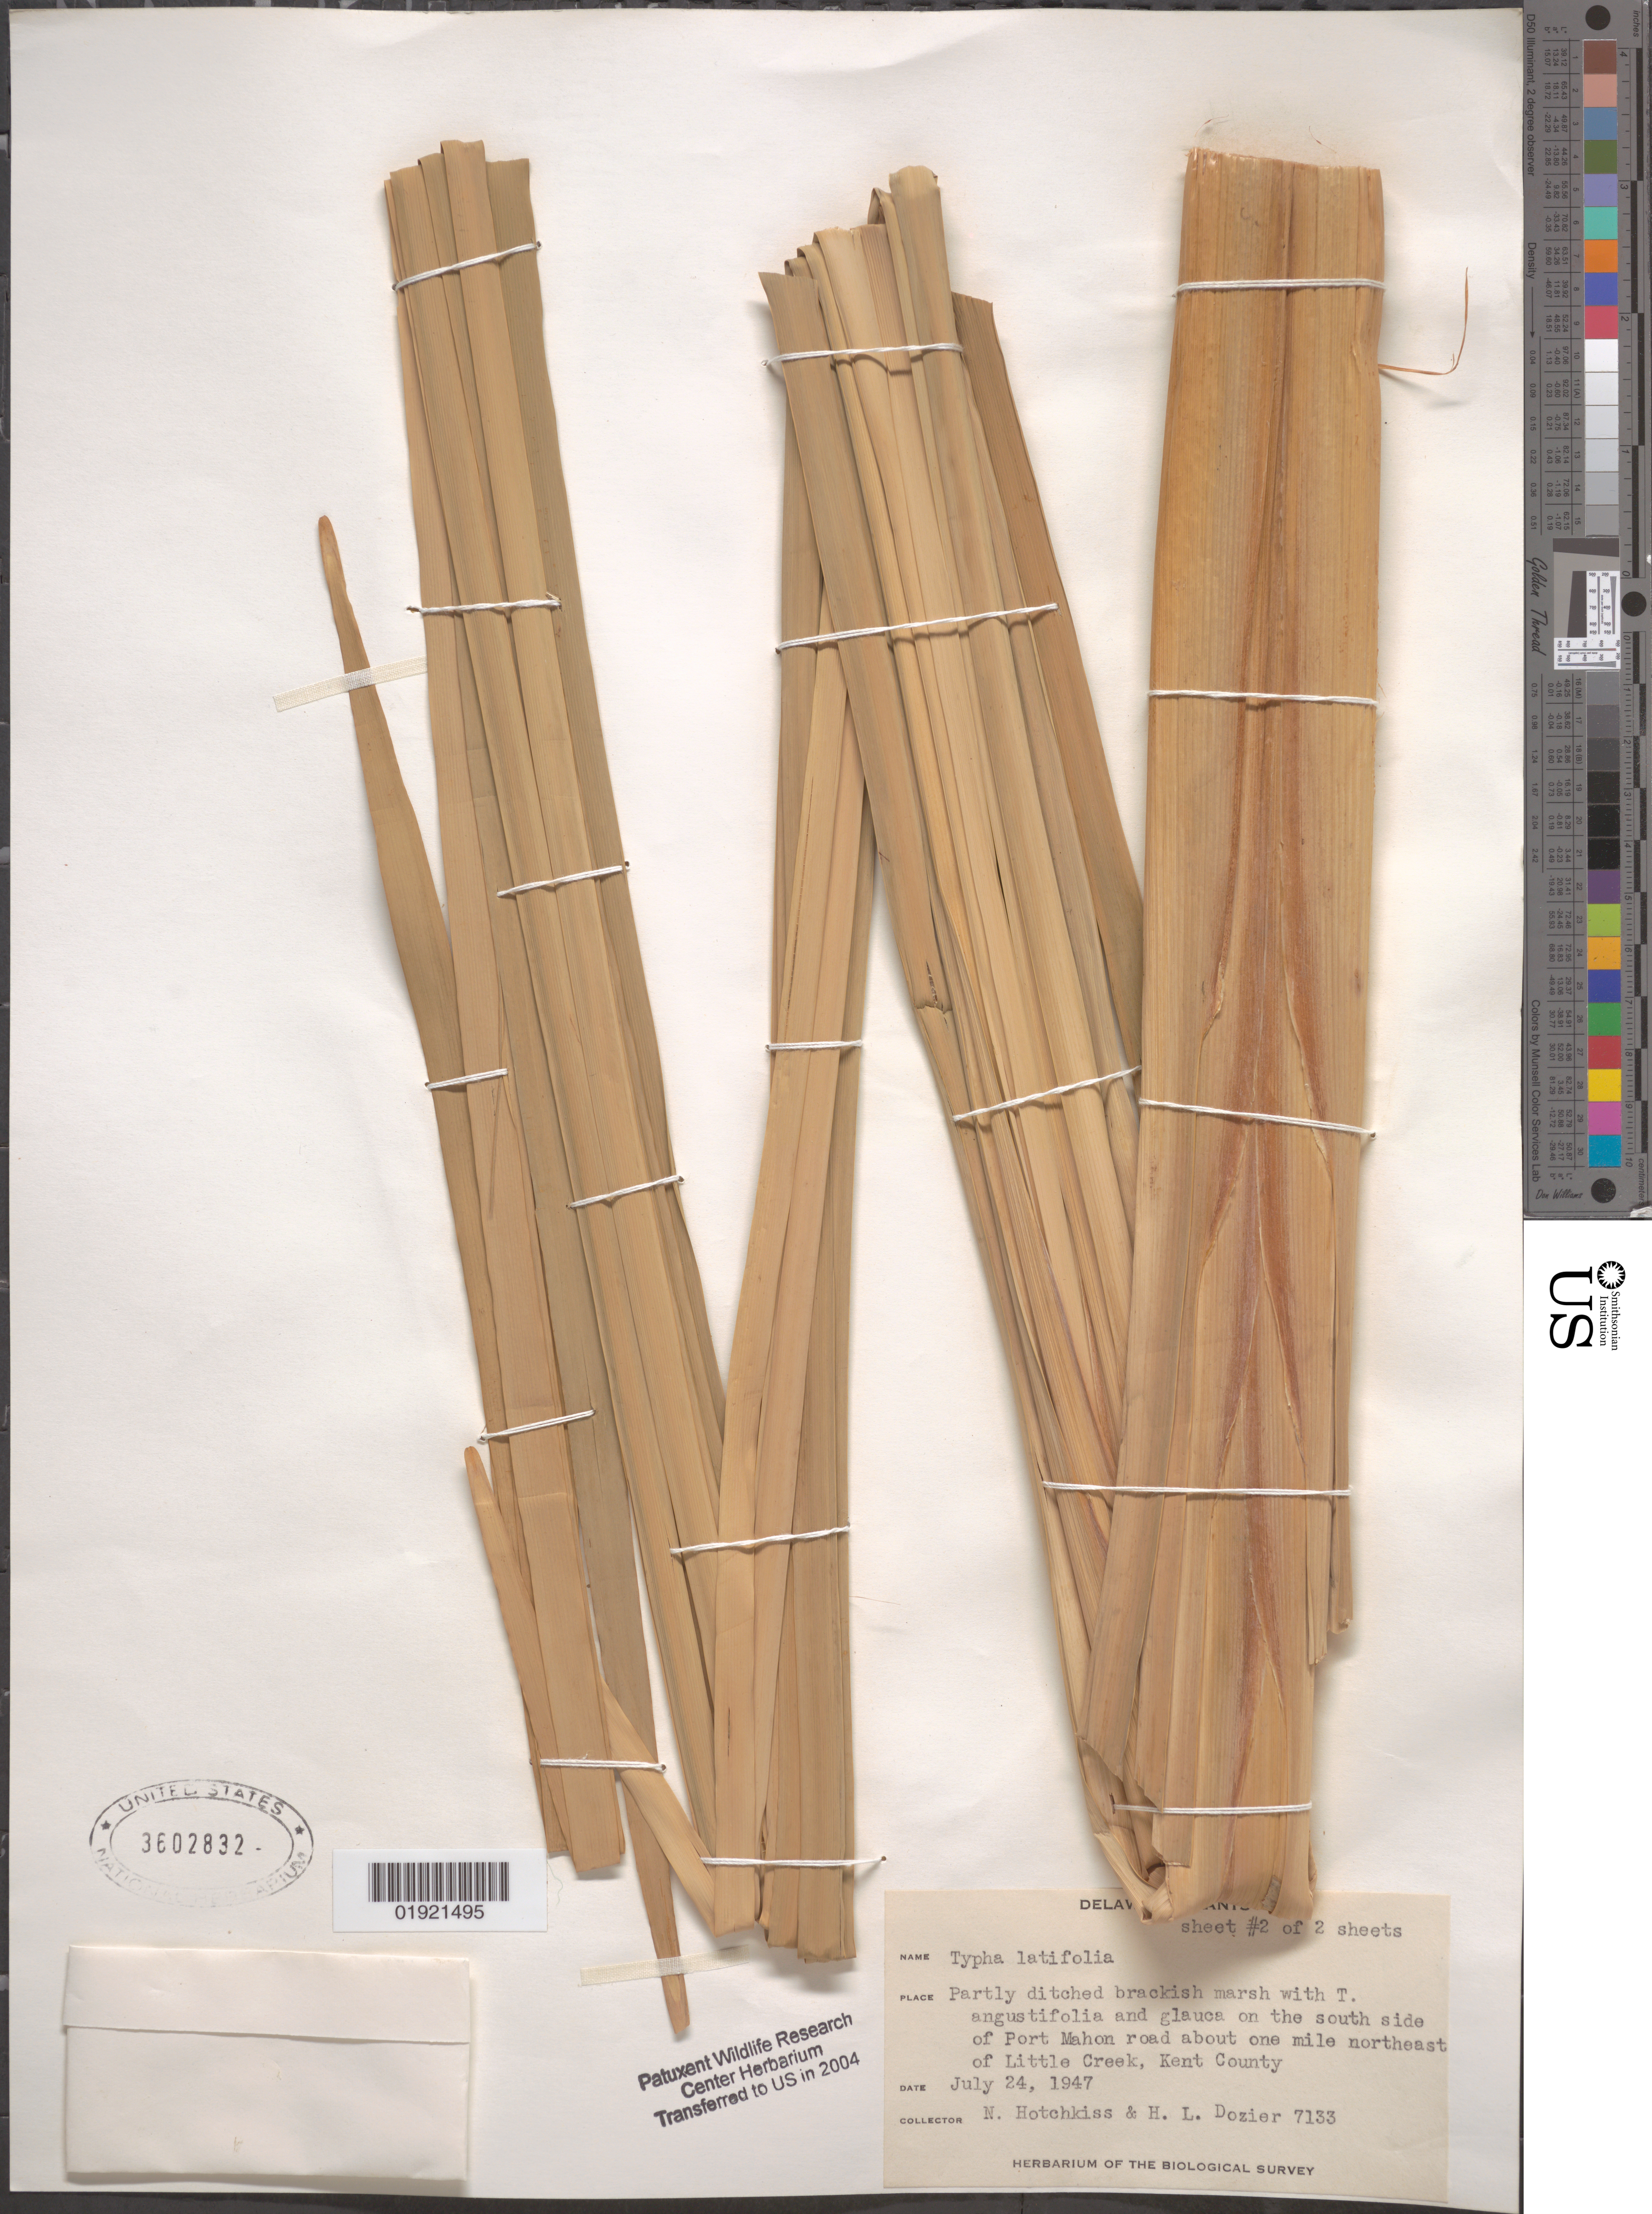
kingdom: Plantae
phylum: Tracheophyta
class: Liliopsida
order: Poales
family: Typhaceae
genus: Typha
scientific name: Typha latifolia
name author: L.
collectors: N. Hotchkiss & H. Dozier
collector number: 7133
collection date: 1947-07-24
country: United States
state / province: Delaware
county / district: Kent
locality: South side of Port Mahon road about one mile northeast of Little Creek.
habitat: Partly ditched brackish marsh with T. angustifolia and glauca.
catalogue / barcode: US 3602832